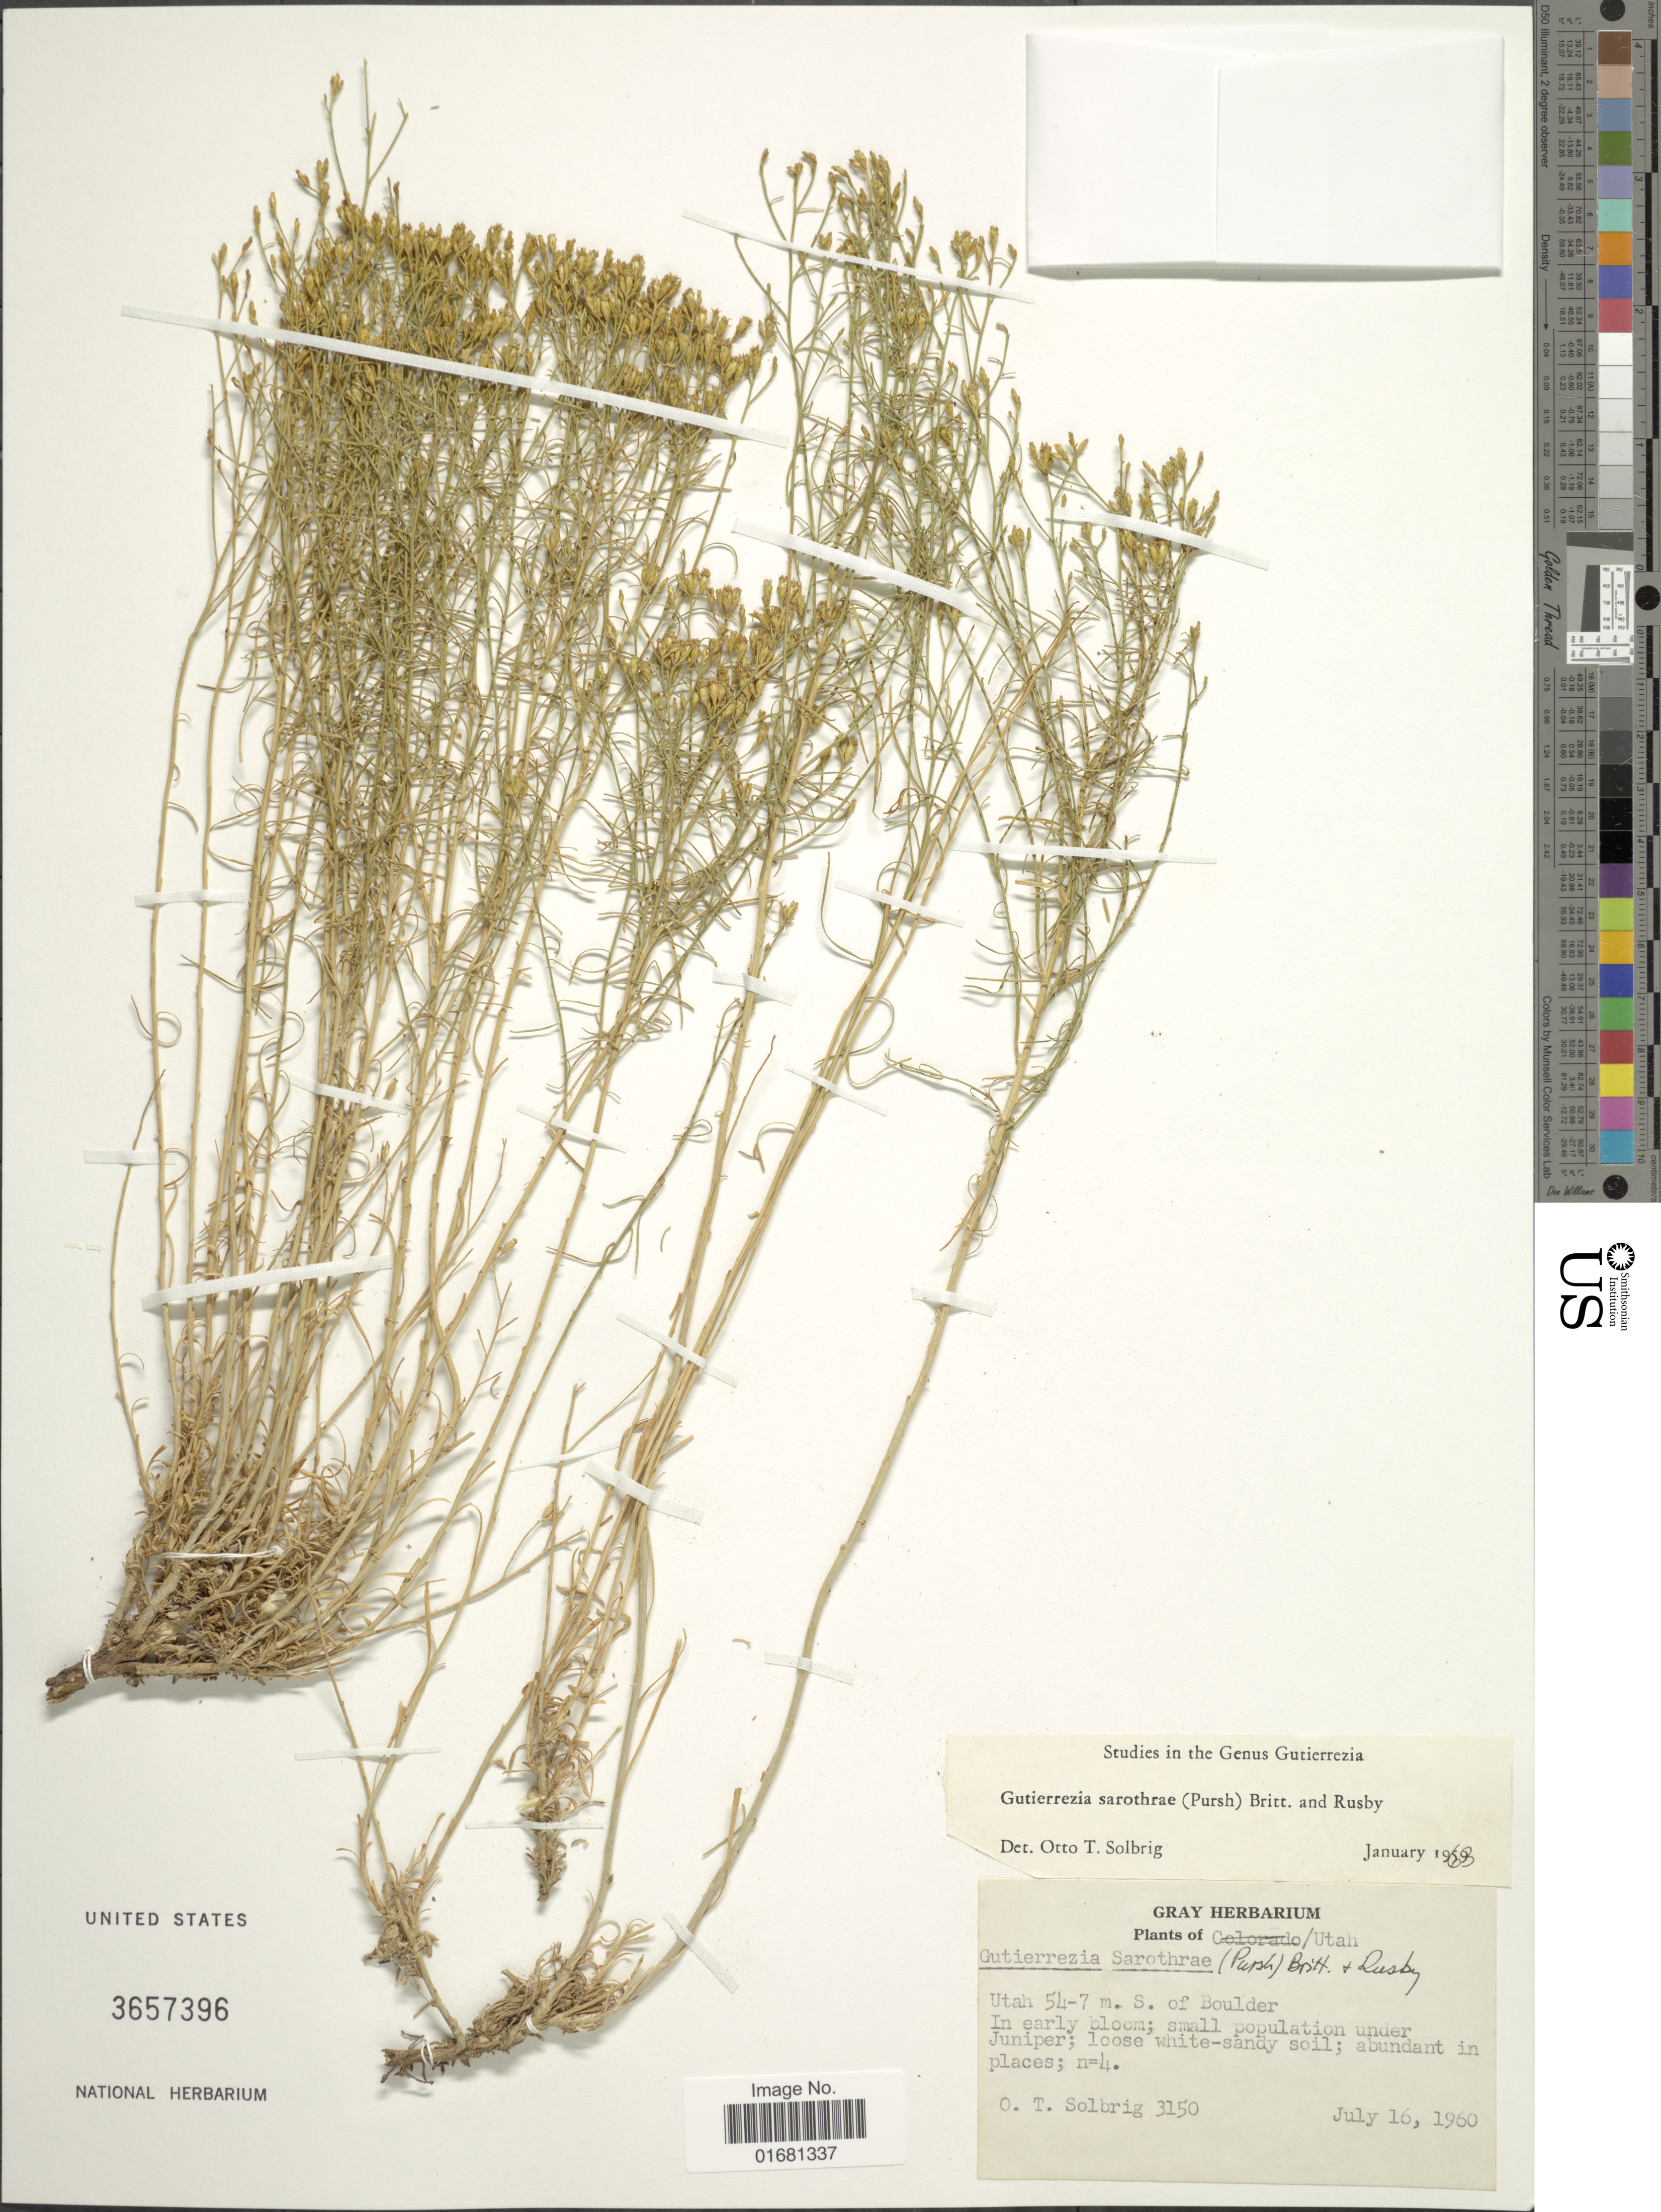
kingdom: Plantae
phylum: Tracheophyta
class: Magnoliopsida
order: Asterales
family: Asteraceae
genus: Gutierrezia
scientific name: Gutierrezia sarothrae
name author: (Pursh) Britton & Rusby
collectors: O. T. Solbrig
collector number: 3150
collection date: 1960-07-16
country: United States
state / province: Utah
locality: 54-7 m. S. of Boulder.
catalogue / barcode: US 3657396